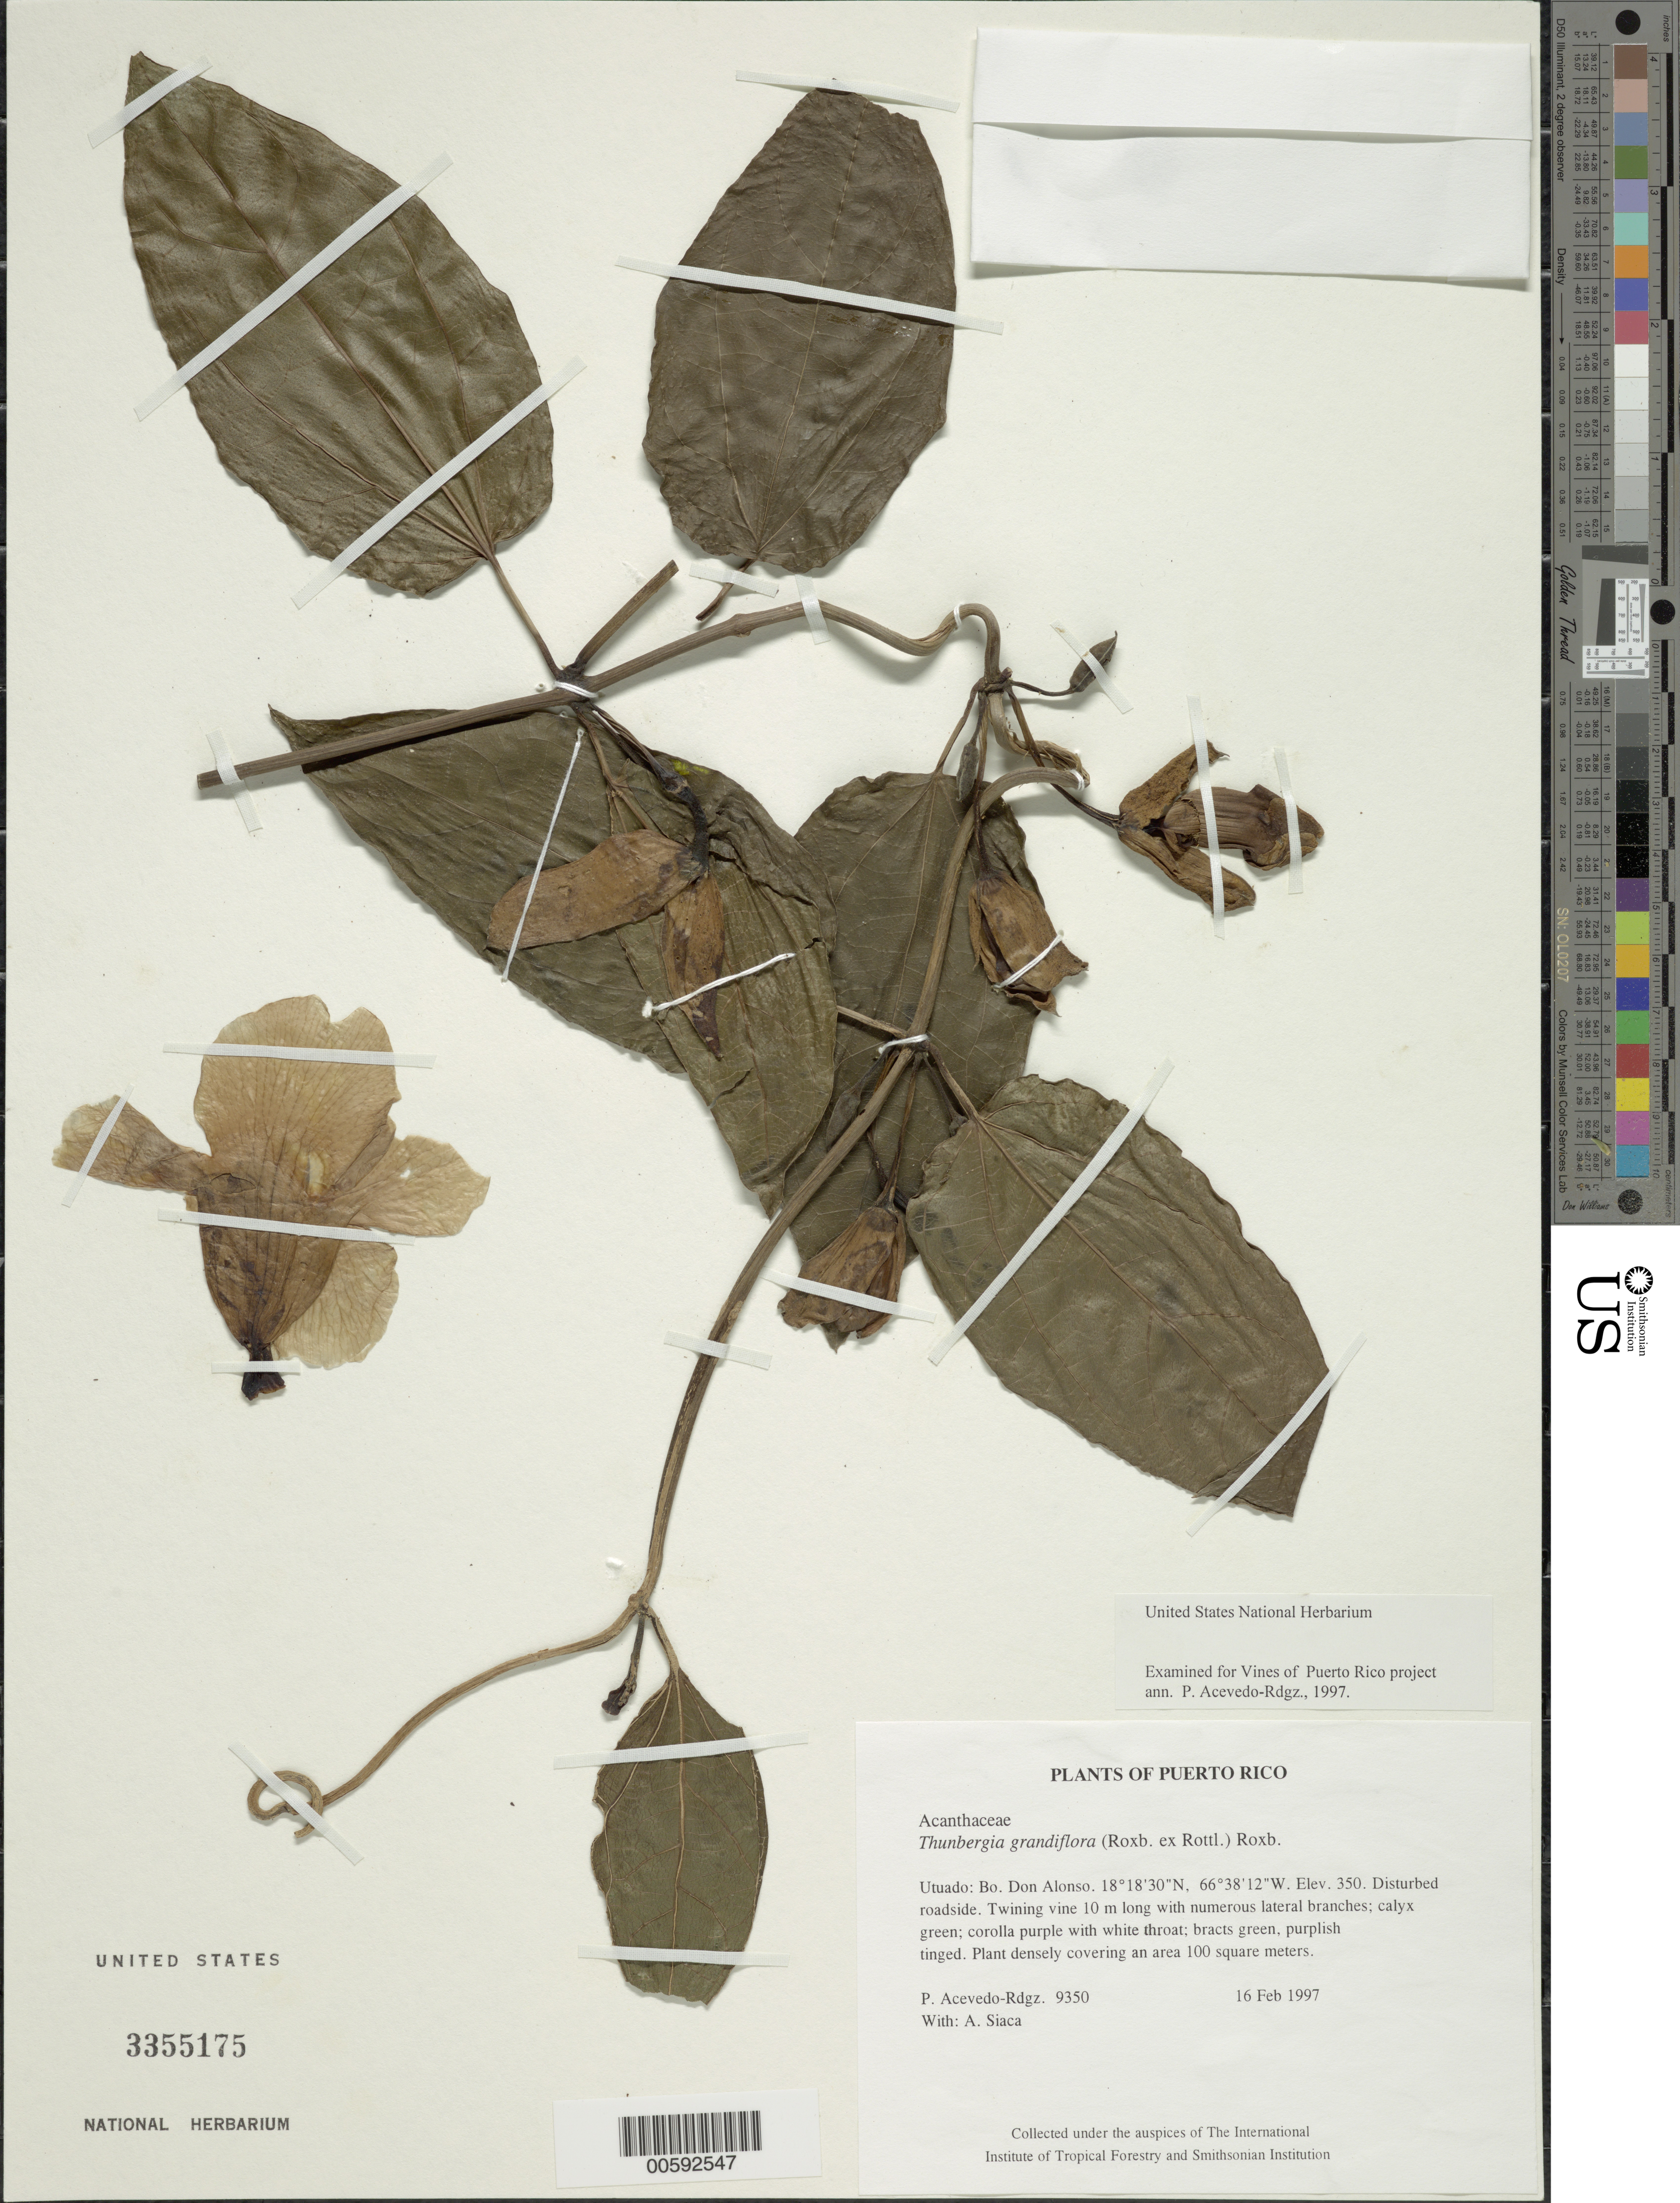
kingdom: Plantae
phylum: Tracheophyta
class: Magnoliopsida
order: Lamiales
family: Acanthaceae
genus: Thunbergia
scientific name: Thunbergia grandiflora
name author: Roxb.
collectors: P. Acevedo-Rodr. & A. Siaca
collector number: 9350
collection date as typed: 16 Feb 1997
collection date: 1997-02-16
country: Puerto Rico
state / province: Utuado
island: Puerto Rico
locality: Utuado: Bo. Don Alonso.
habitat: Disturbed roadside.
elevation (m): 350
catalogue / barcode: US 3355175